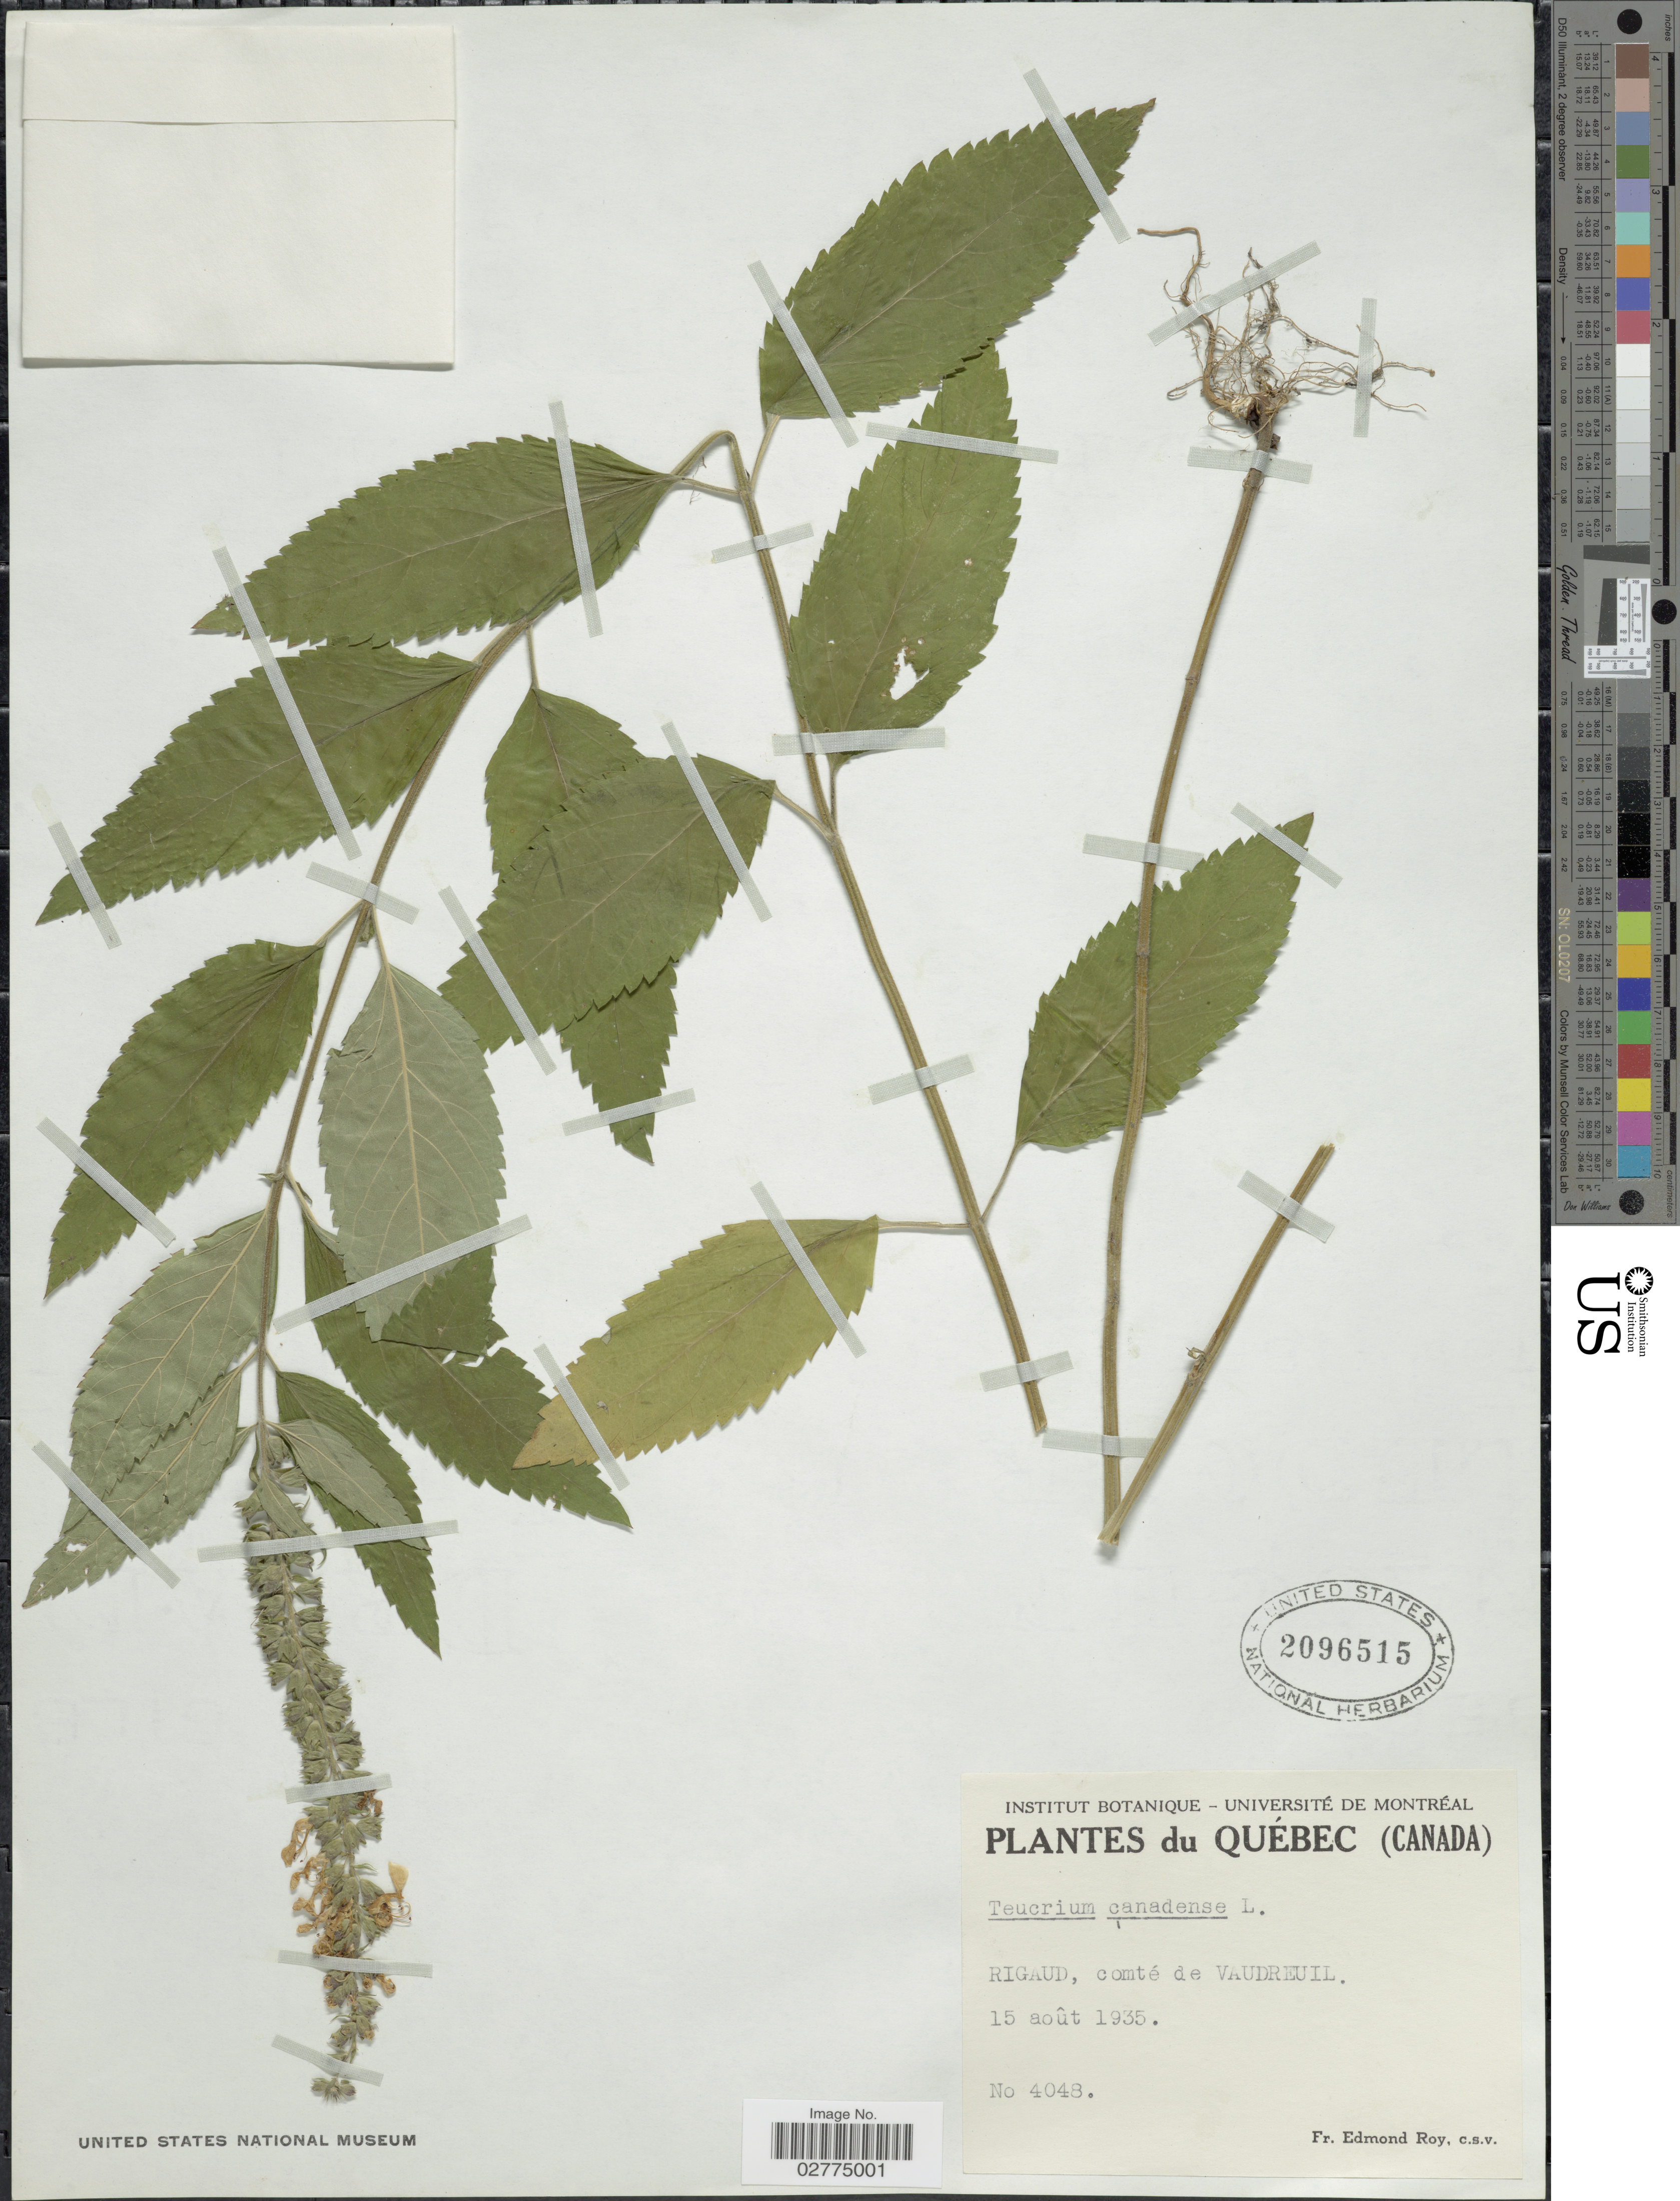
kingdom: Plantae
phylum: Tracheophyta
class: Magnoliopsida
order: Lamiales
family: Lamiaceae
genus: Teucrium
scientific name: Teucrium canadense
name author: L.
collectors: E. Roy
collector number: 4048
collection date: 1935-08-15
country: Canada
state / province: Quebec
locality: Rigaud, comté de Vaudreull.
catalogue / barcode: US 2096515